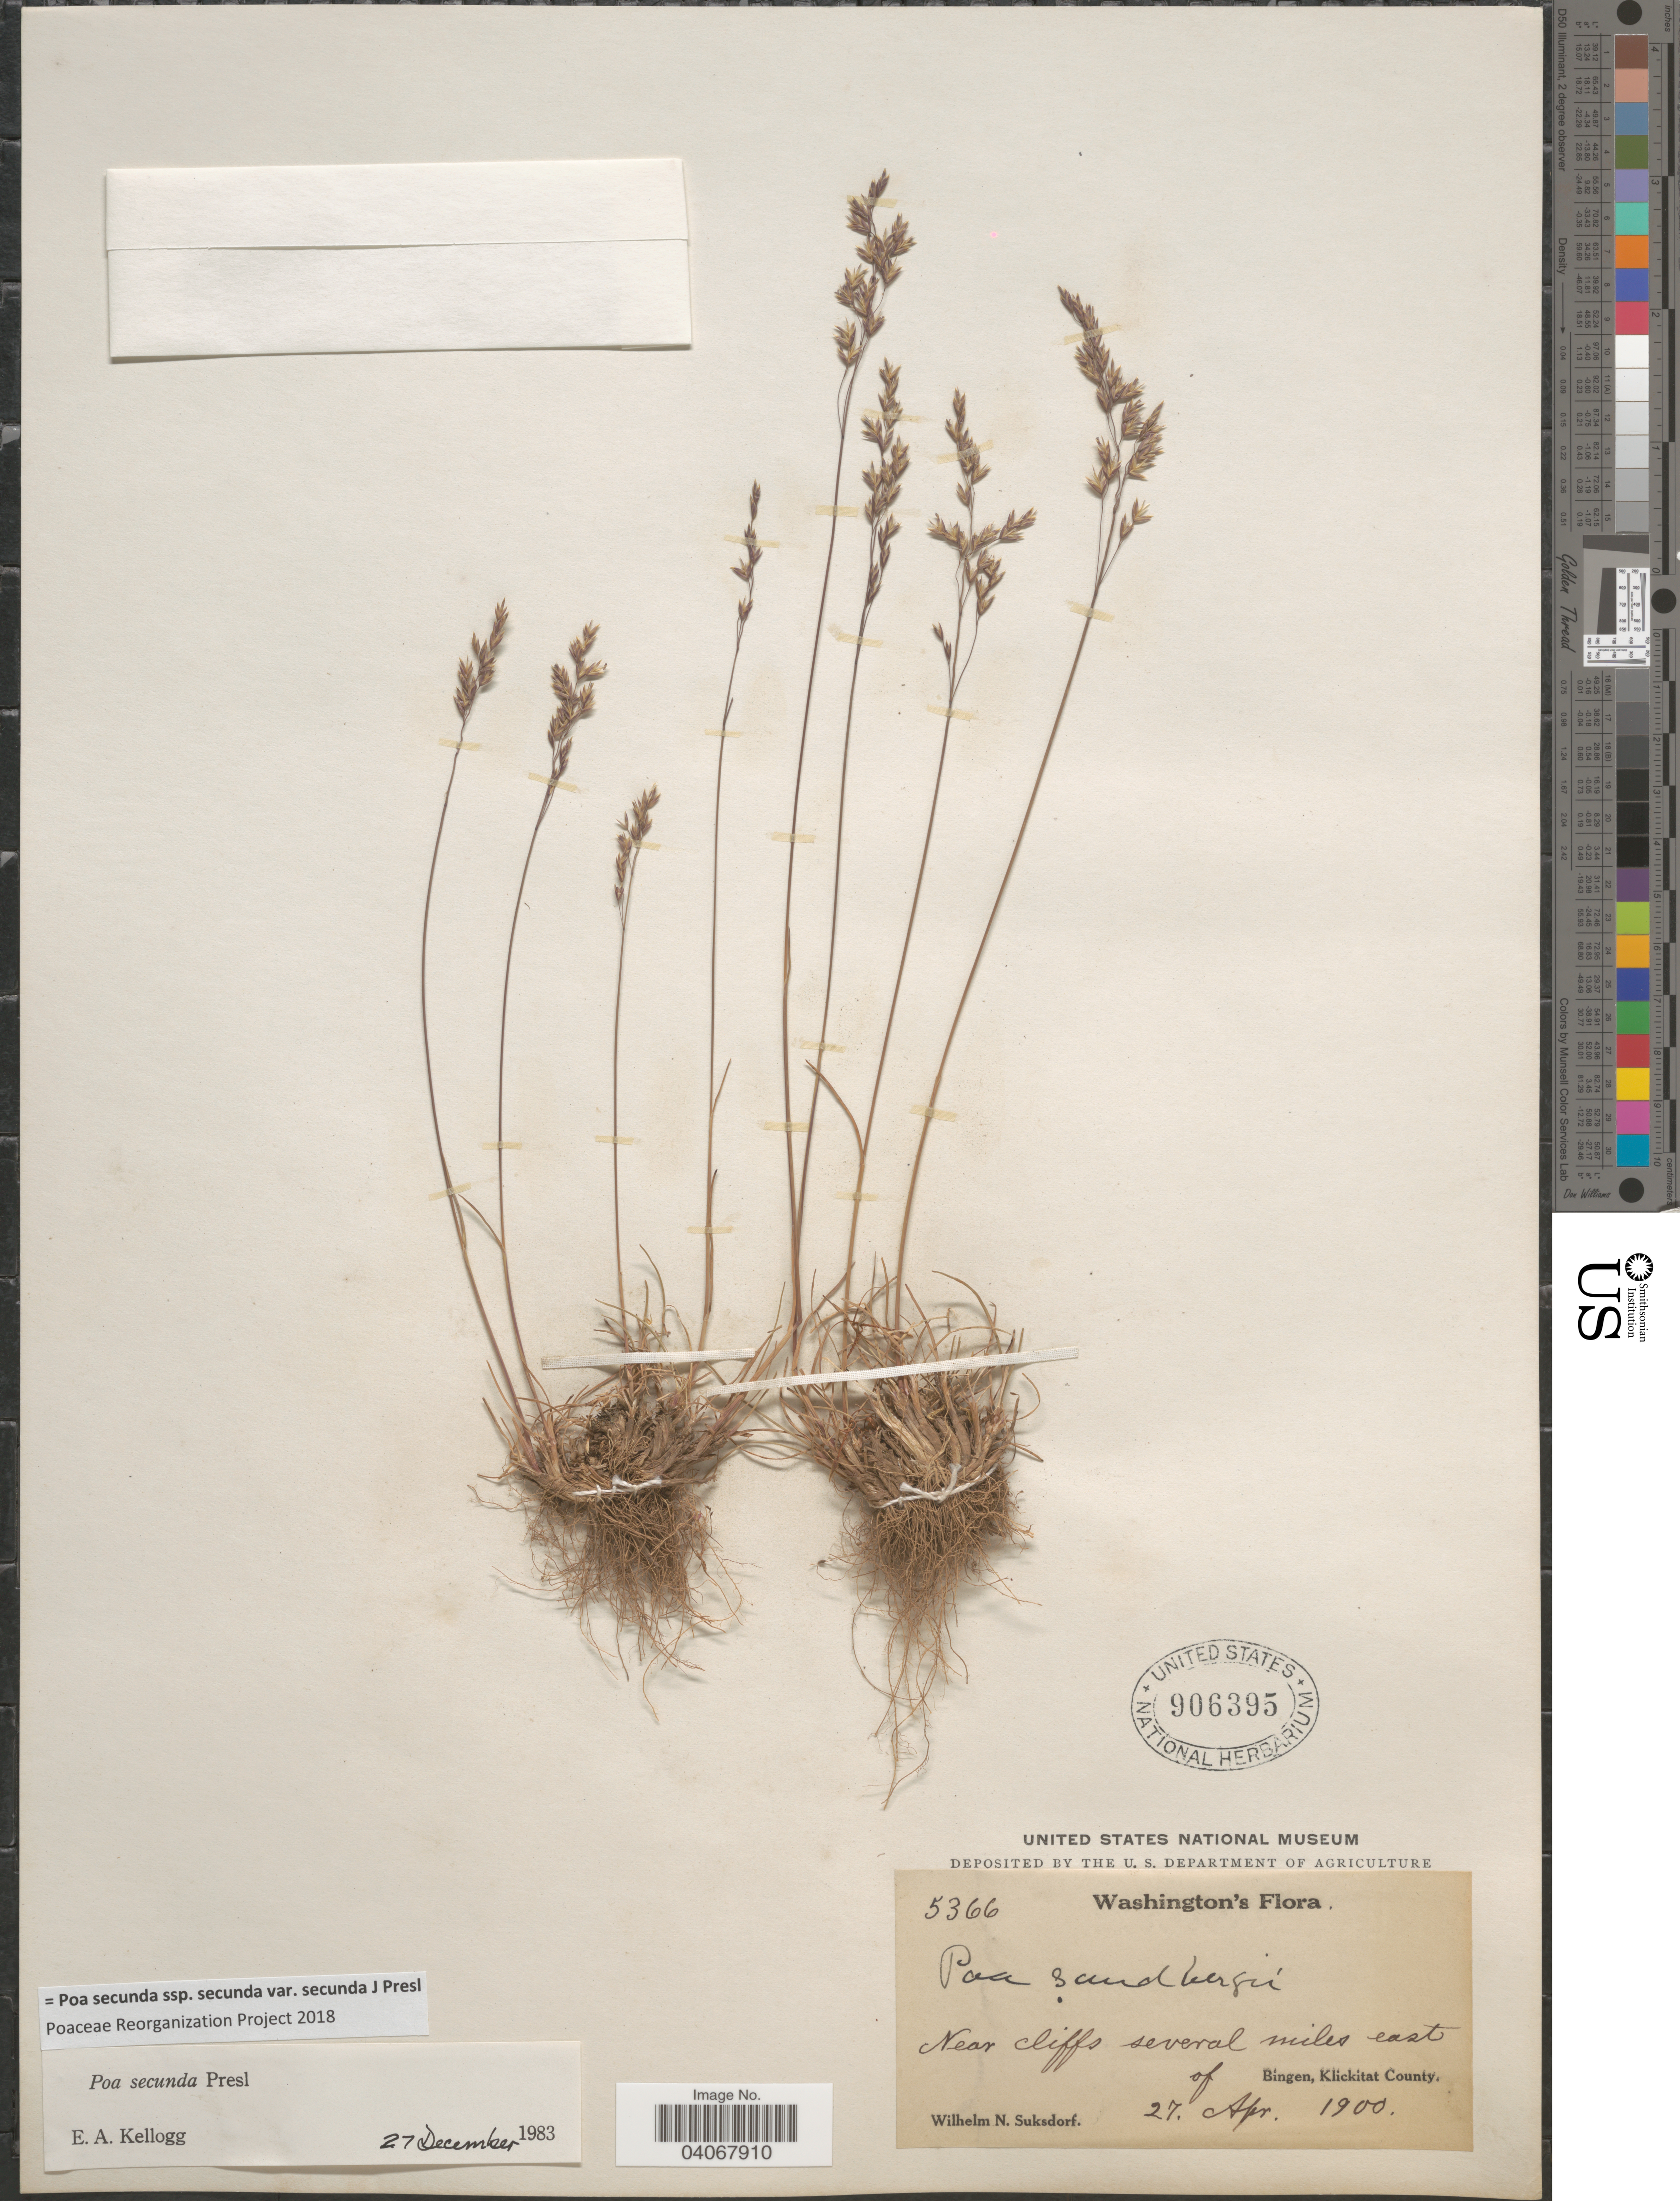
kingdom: Plantae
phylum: Tracheophyta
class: Liliopsida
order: Poales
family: Poaceae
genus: Poa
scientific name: Poa secunda subsp. secunda var. secunda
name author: J. Presl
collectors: W. N. Suksdorf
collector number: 5366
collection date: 1900-04-27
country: United States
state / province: Washington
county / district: Klickitat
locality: Near cliffs several miles east of Bingen, Klickitat County.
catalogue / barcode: US 906395